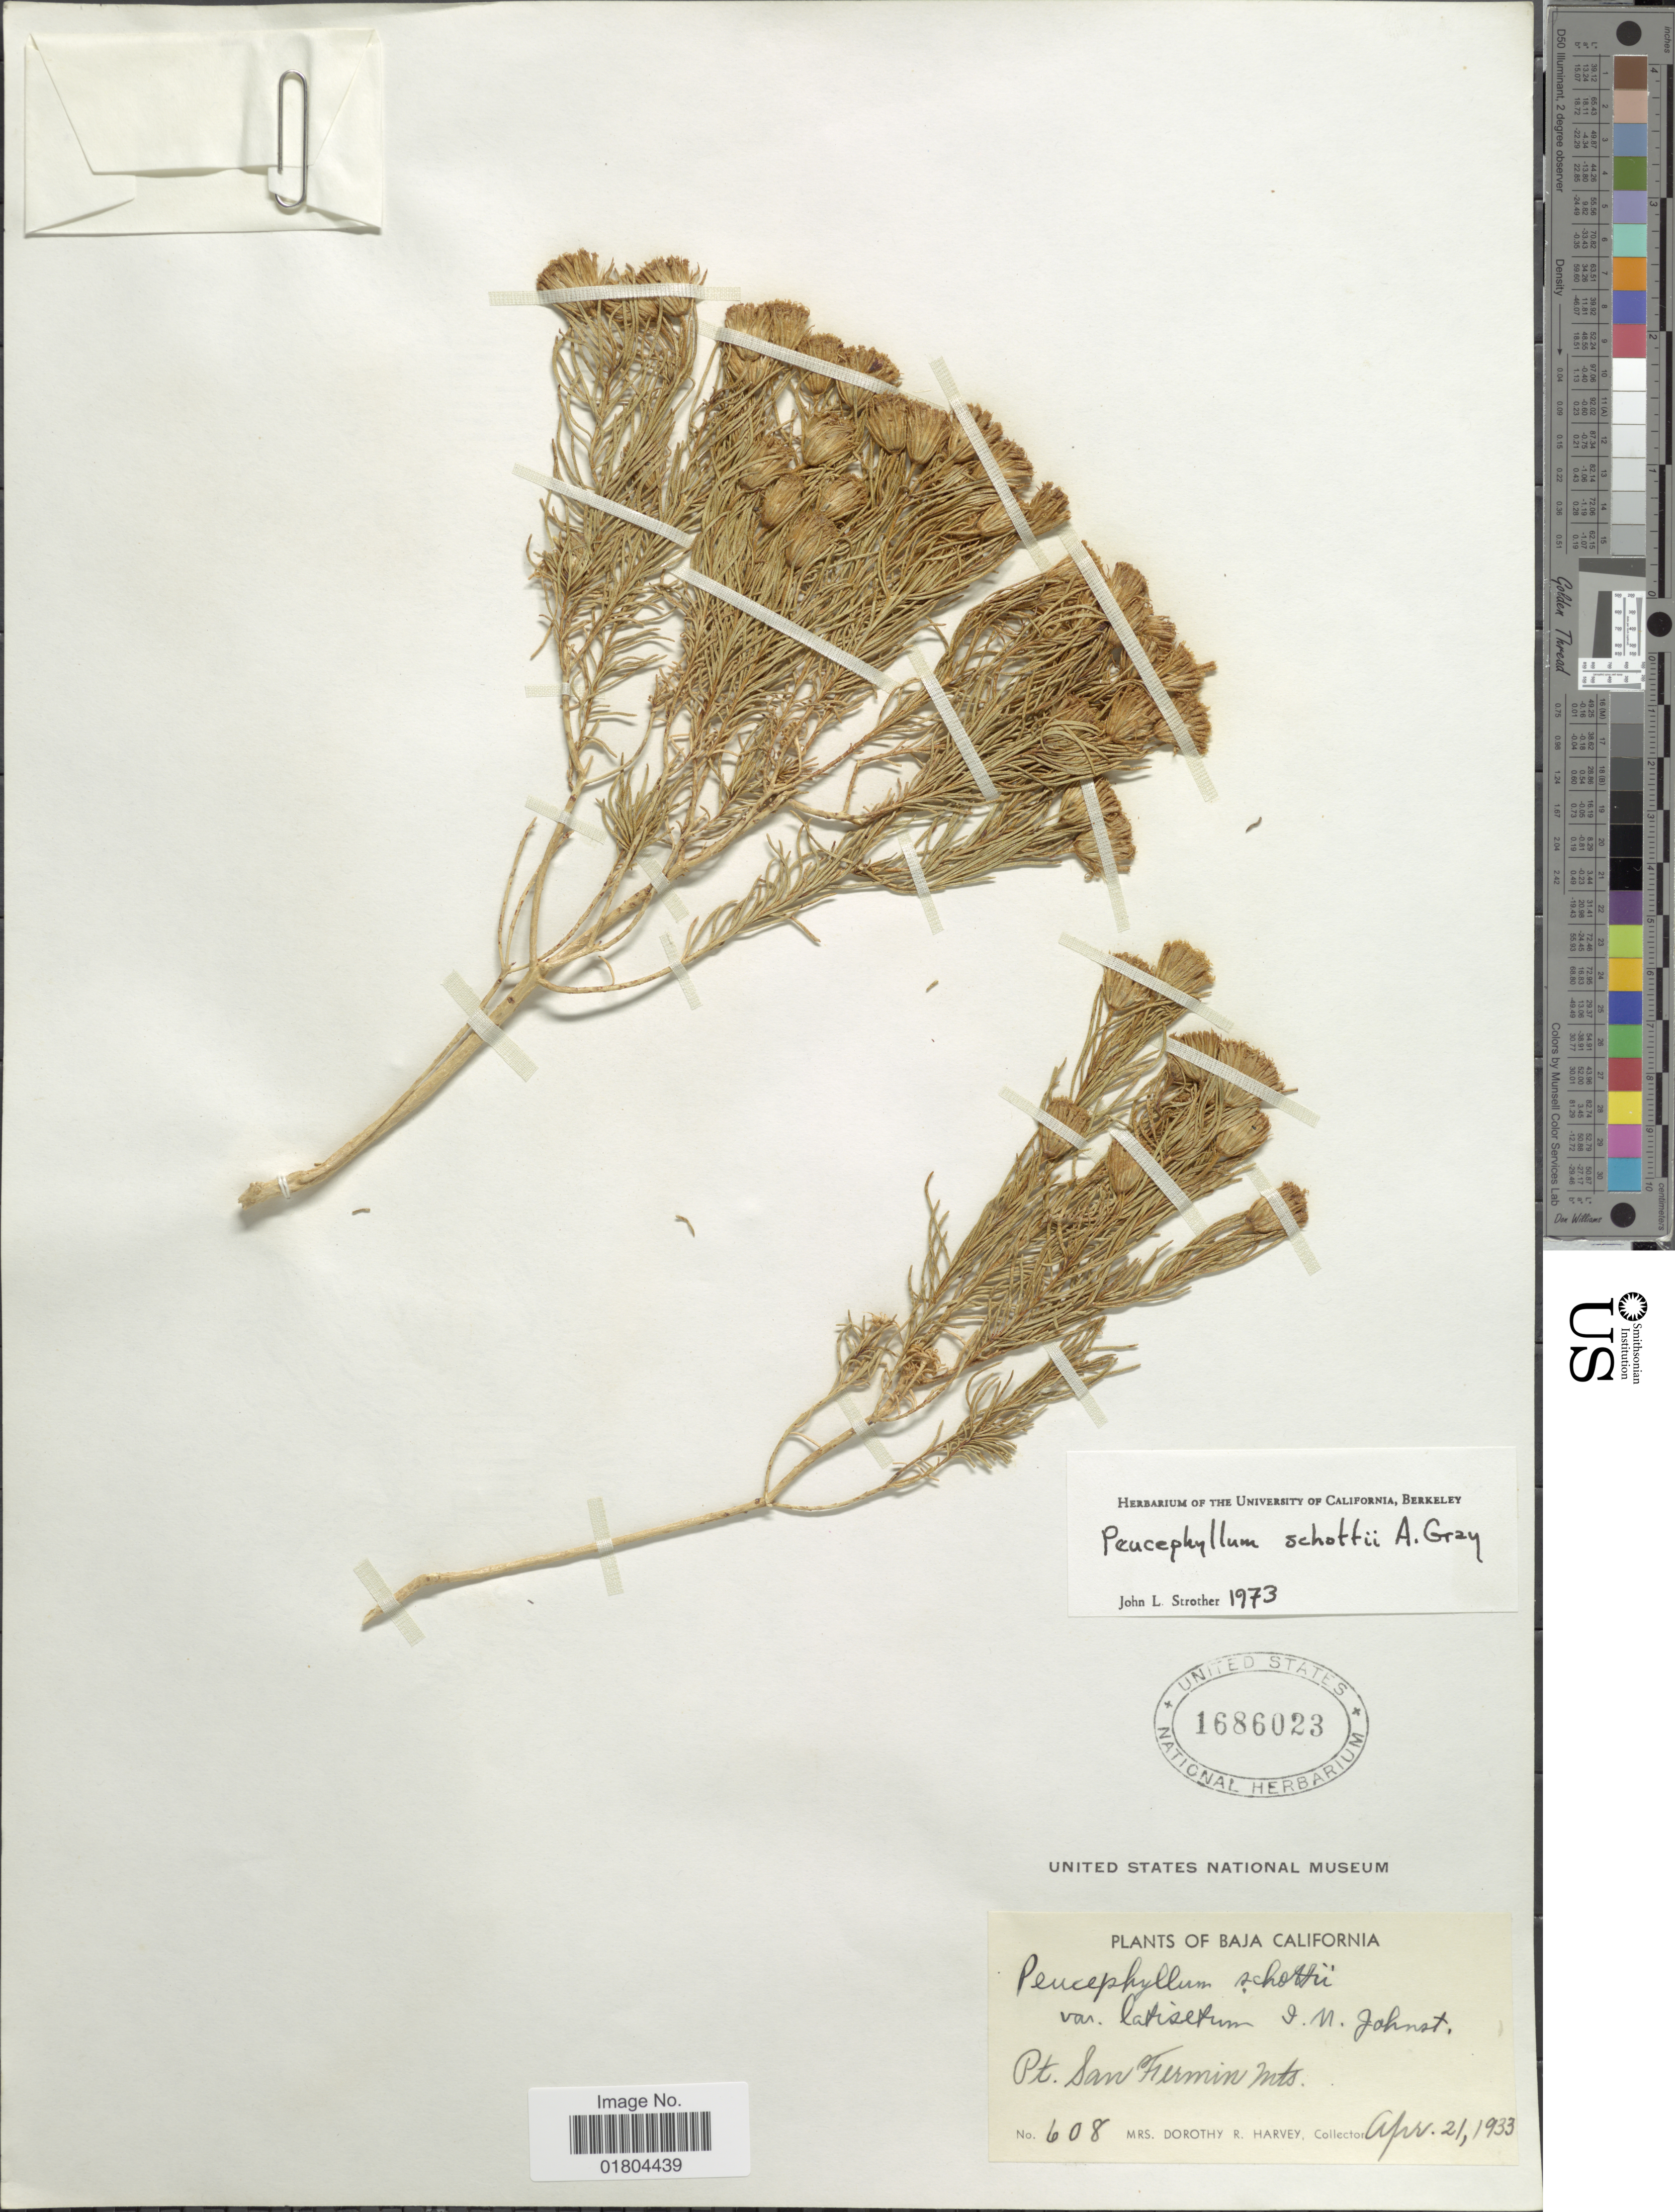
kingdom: Plantae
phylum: Tracheophyta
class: Magnoliopsida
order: Asterales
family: Asteraceae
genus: Peucephyllum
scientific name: Peucephyllum schottii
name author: A. Gray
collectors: Harvey, Mrs. D. R.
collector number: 608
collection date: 1933-04-21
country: Mexico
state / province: Baja California Sur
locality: Pt San Fermin Mts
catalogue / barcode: US 1686023